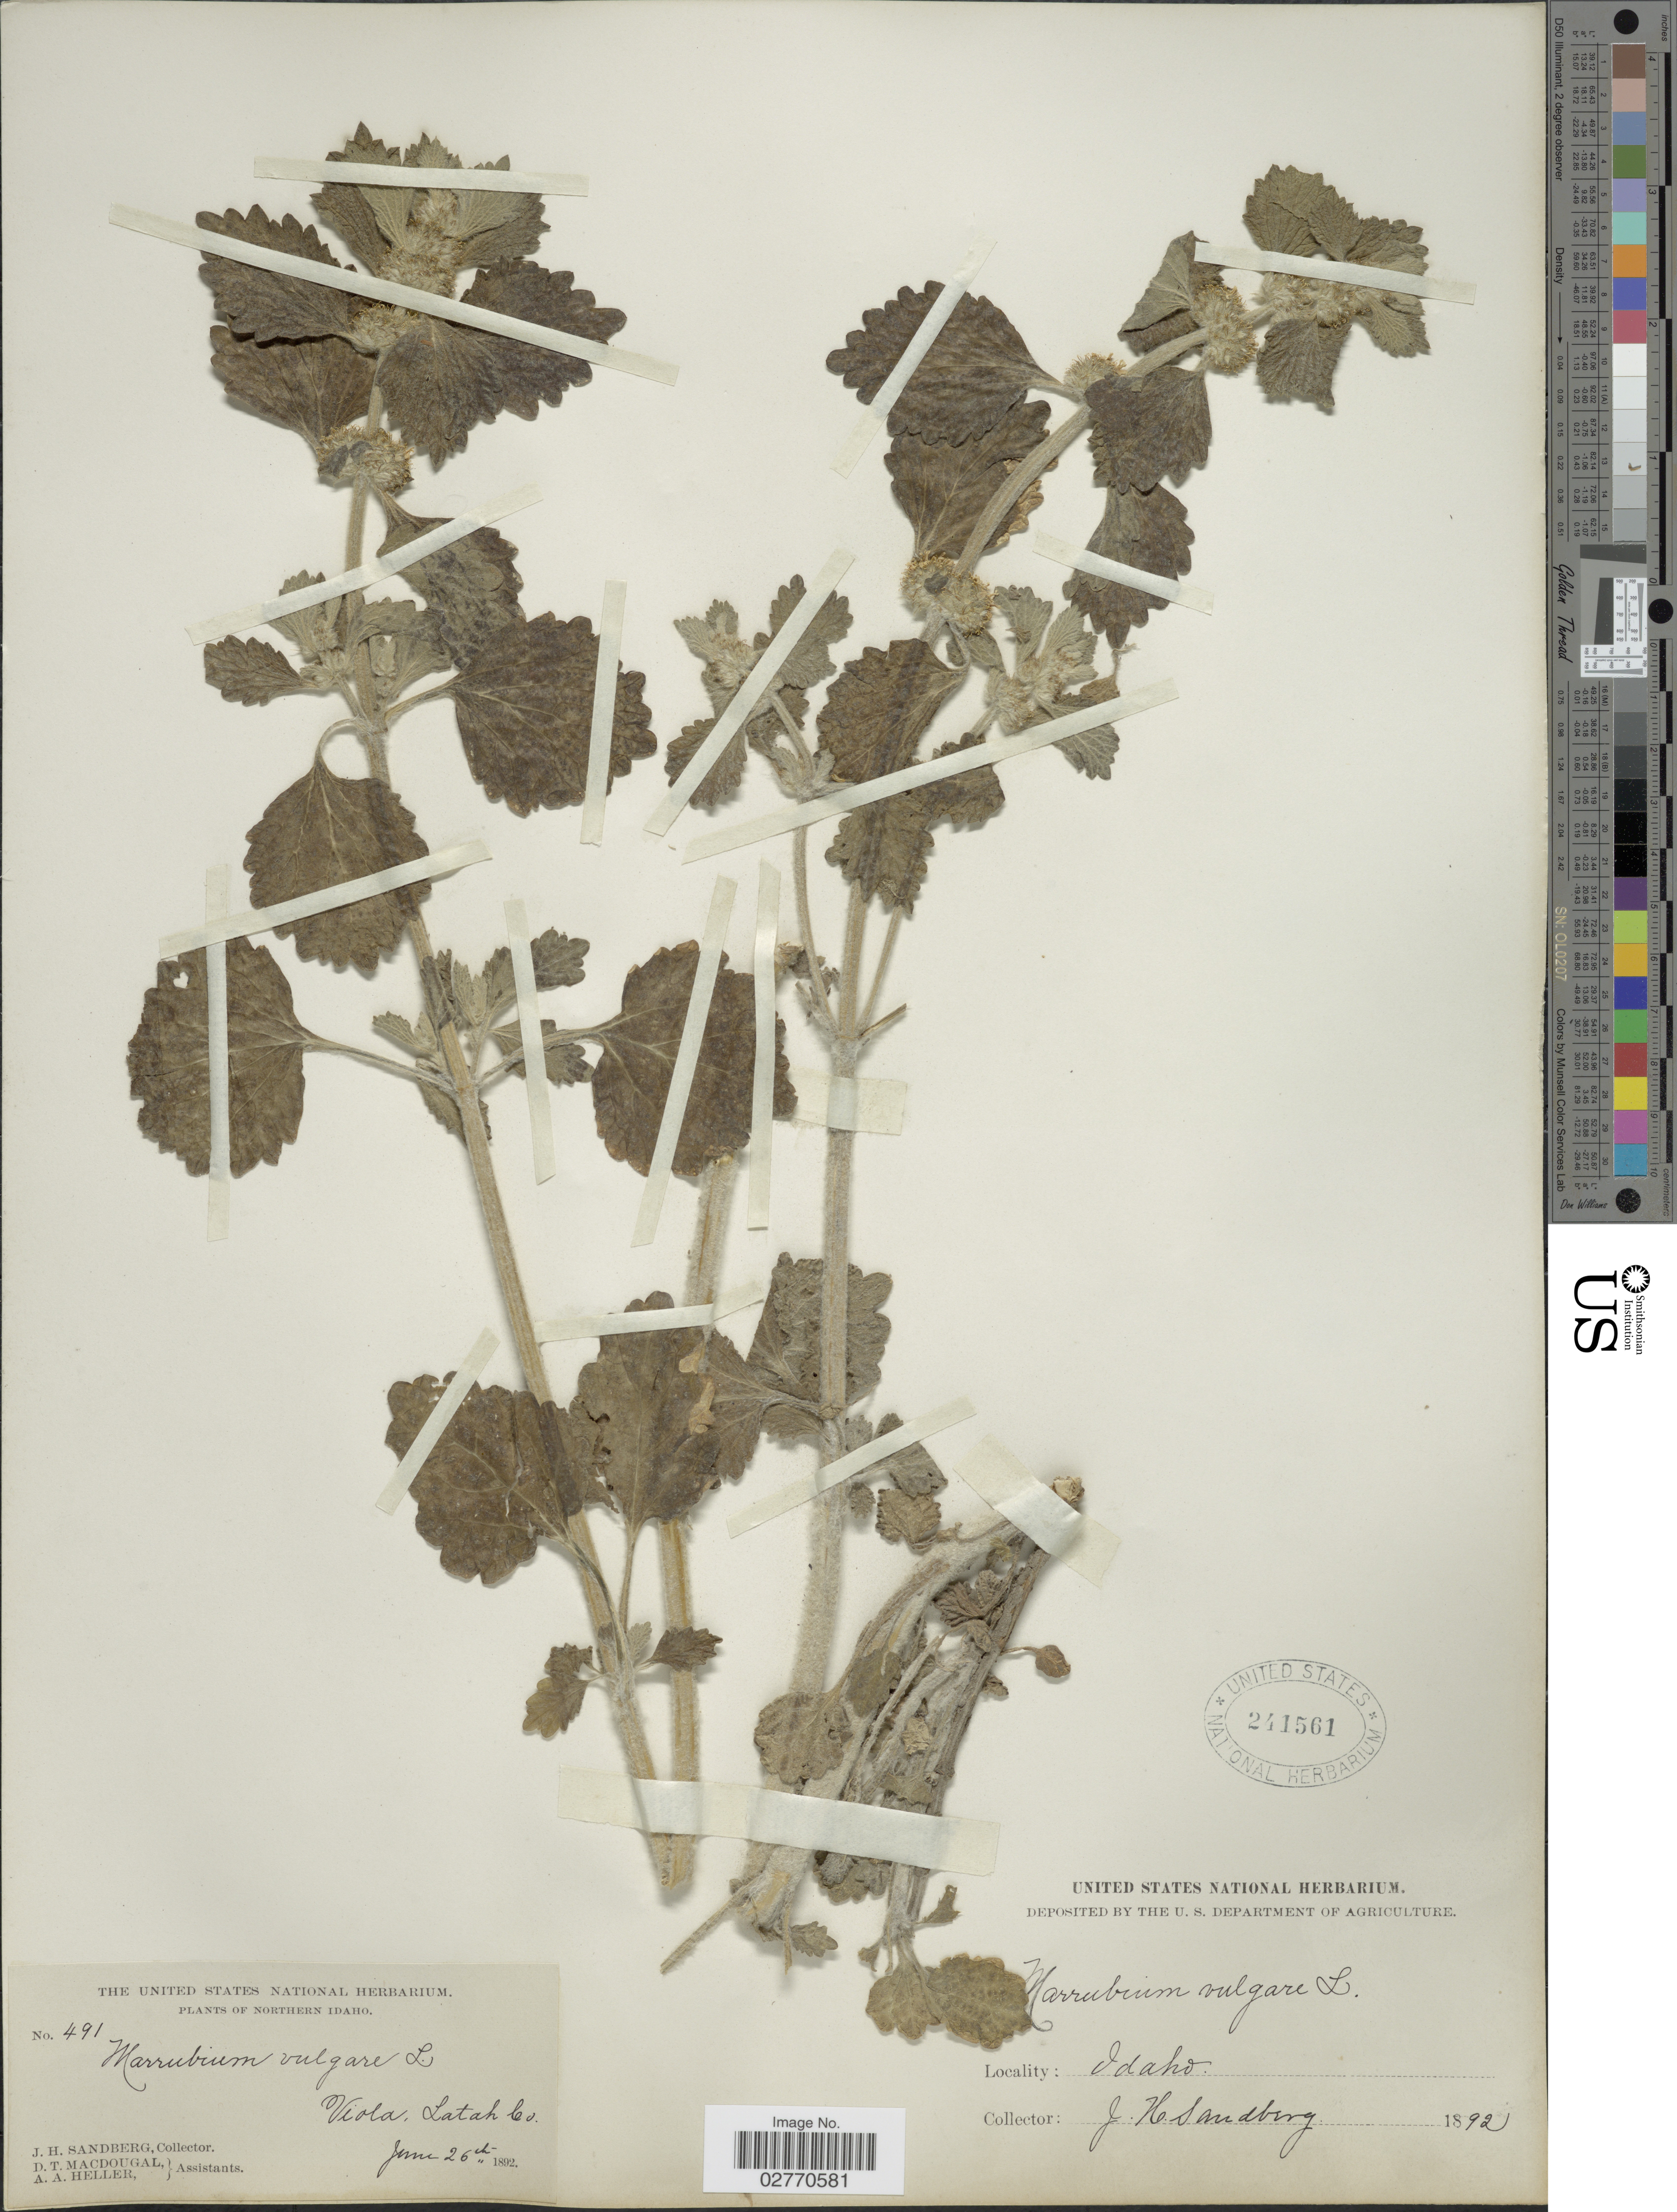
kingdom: Plantae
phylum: Tracheophyta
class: Magnoliopsida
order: Lamiales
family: Lamiaceae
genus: Marrubium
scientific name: Marrubium vulgare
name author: L.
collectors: J. H. Sandberg, D. T. MacDougal & A. A. Heller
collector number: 491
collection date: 1892-06-26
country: United States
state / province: Idaho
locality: Northern Idaho, Viola, Latah Co.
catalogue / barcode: US 241561